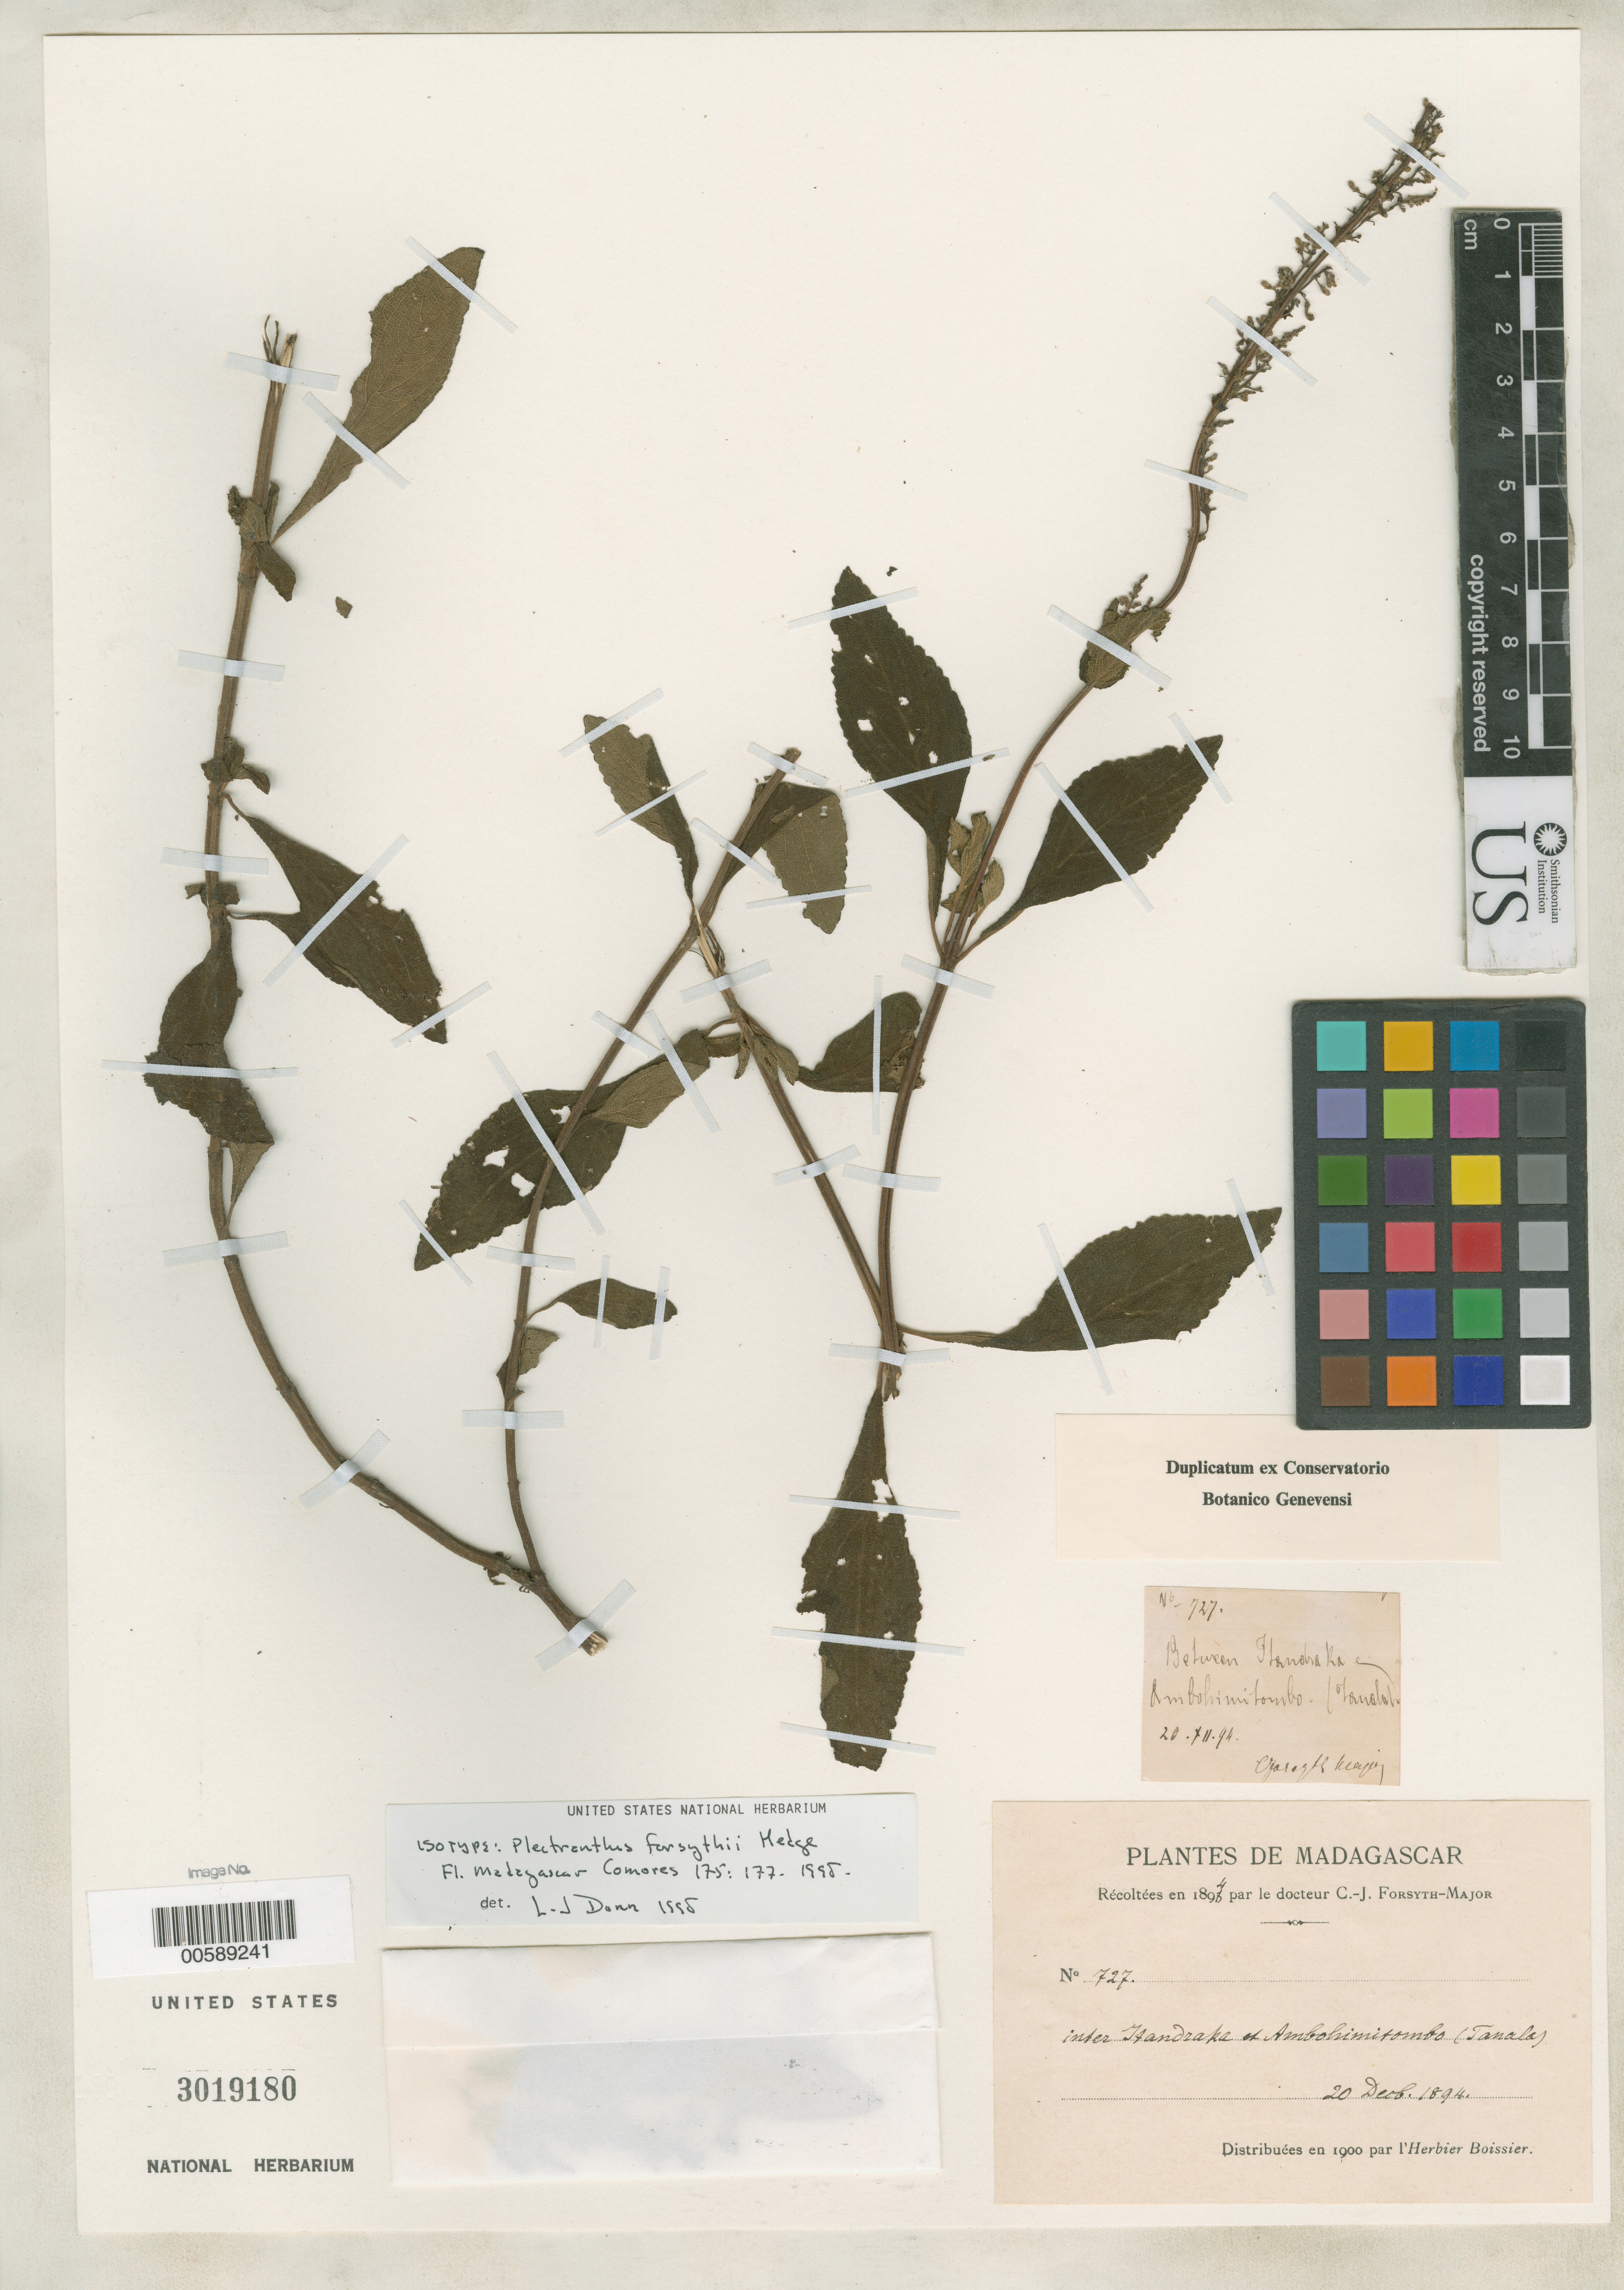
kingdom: Plantae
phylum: Tracheophyta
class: Magnoliopsida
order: Lamiales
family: Lamiaceae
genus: Plectranthus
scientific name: Plectranthus forsythii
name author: Hedge in Hedge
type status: Isotype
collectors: C. I. Forsyth-Major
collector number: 727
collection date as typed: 20 Dec 1894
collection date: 1894-12-20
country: Madagascar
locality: Inter Handrakaet Ambohimitombo (Tanala).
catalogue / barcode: US 3019180